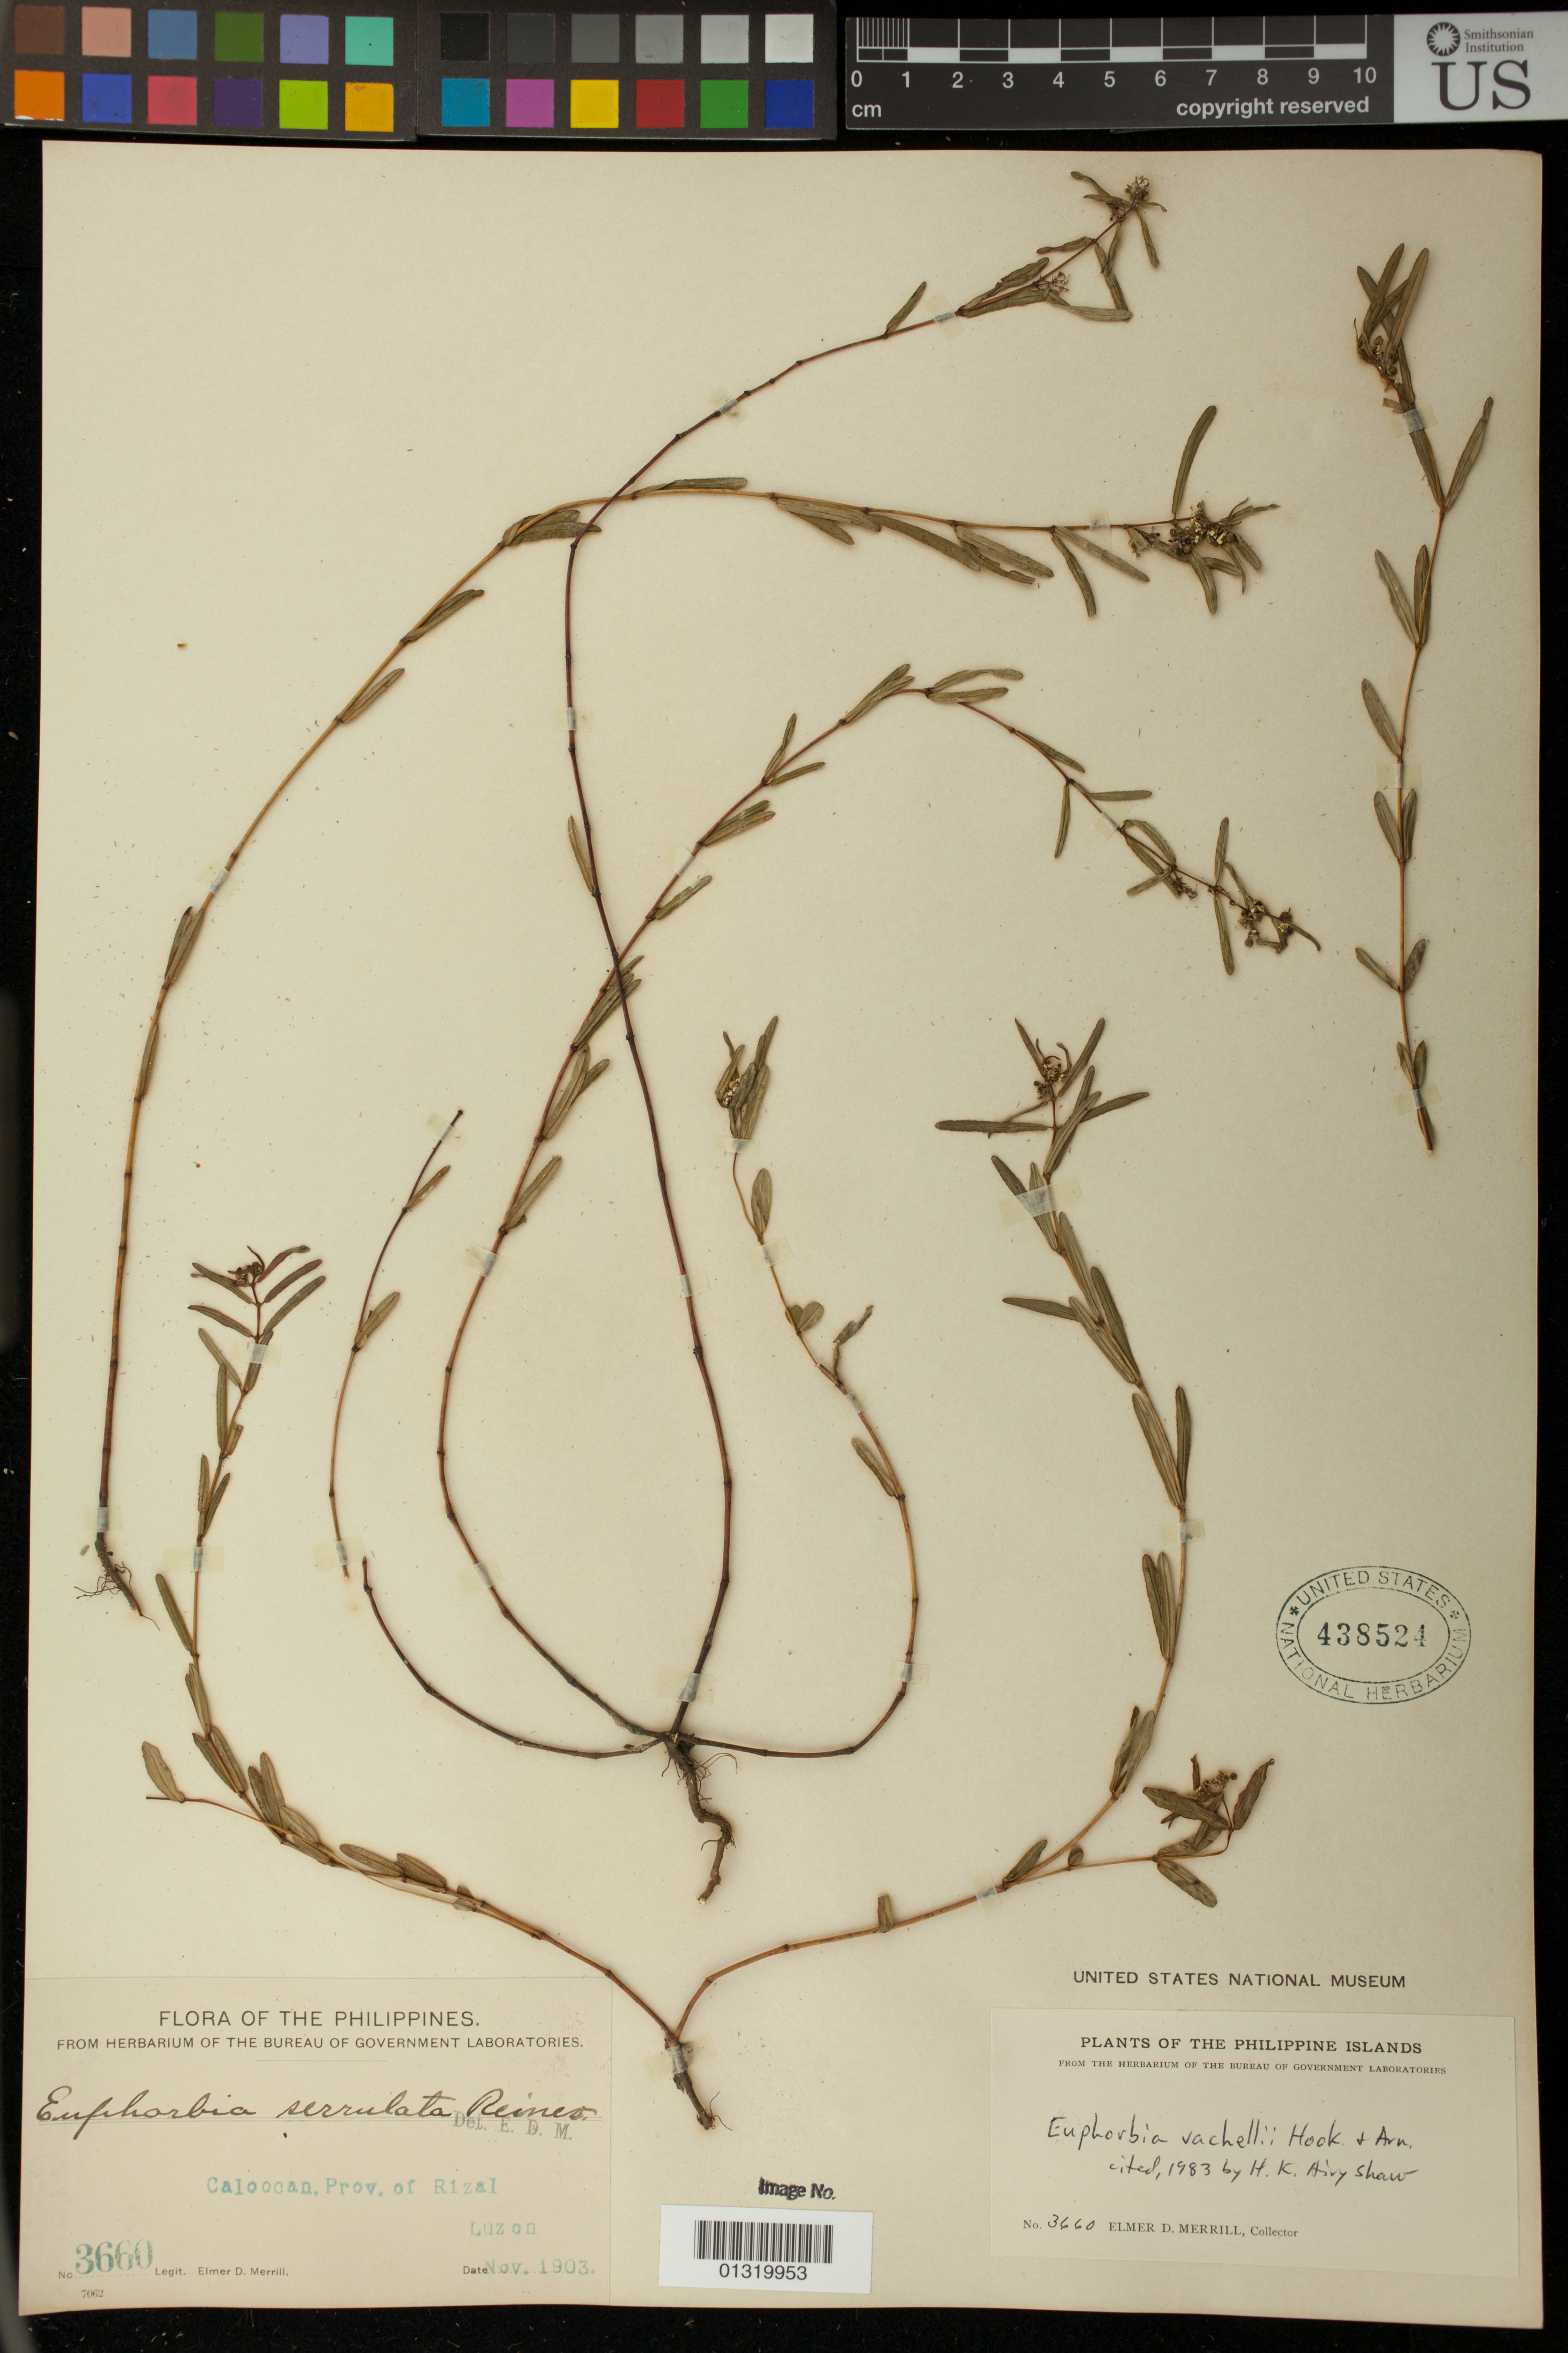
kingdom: Plantae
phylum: Tracheophyta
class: Magnoliopsida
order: Malpighiales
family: Euphorbiaceae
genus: Euphorbia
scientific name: Euphorbia bifida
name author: Hook. & Arn.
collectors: E. D. Merrill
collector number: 3660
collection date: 1903-11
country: Philippines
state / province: Calabarzon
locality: Caloocan, Prov. of Rizal; Luzon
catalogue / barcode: US 438524